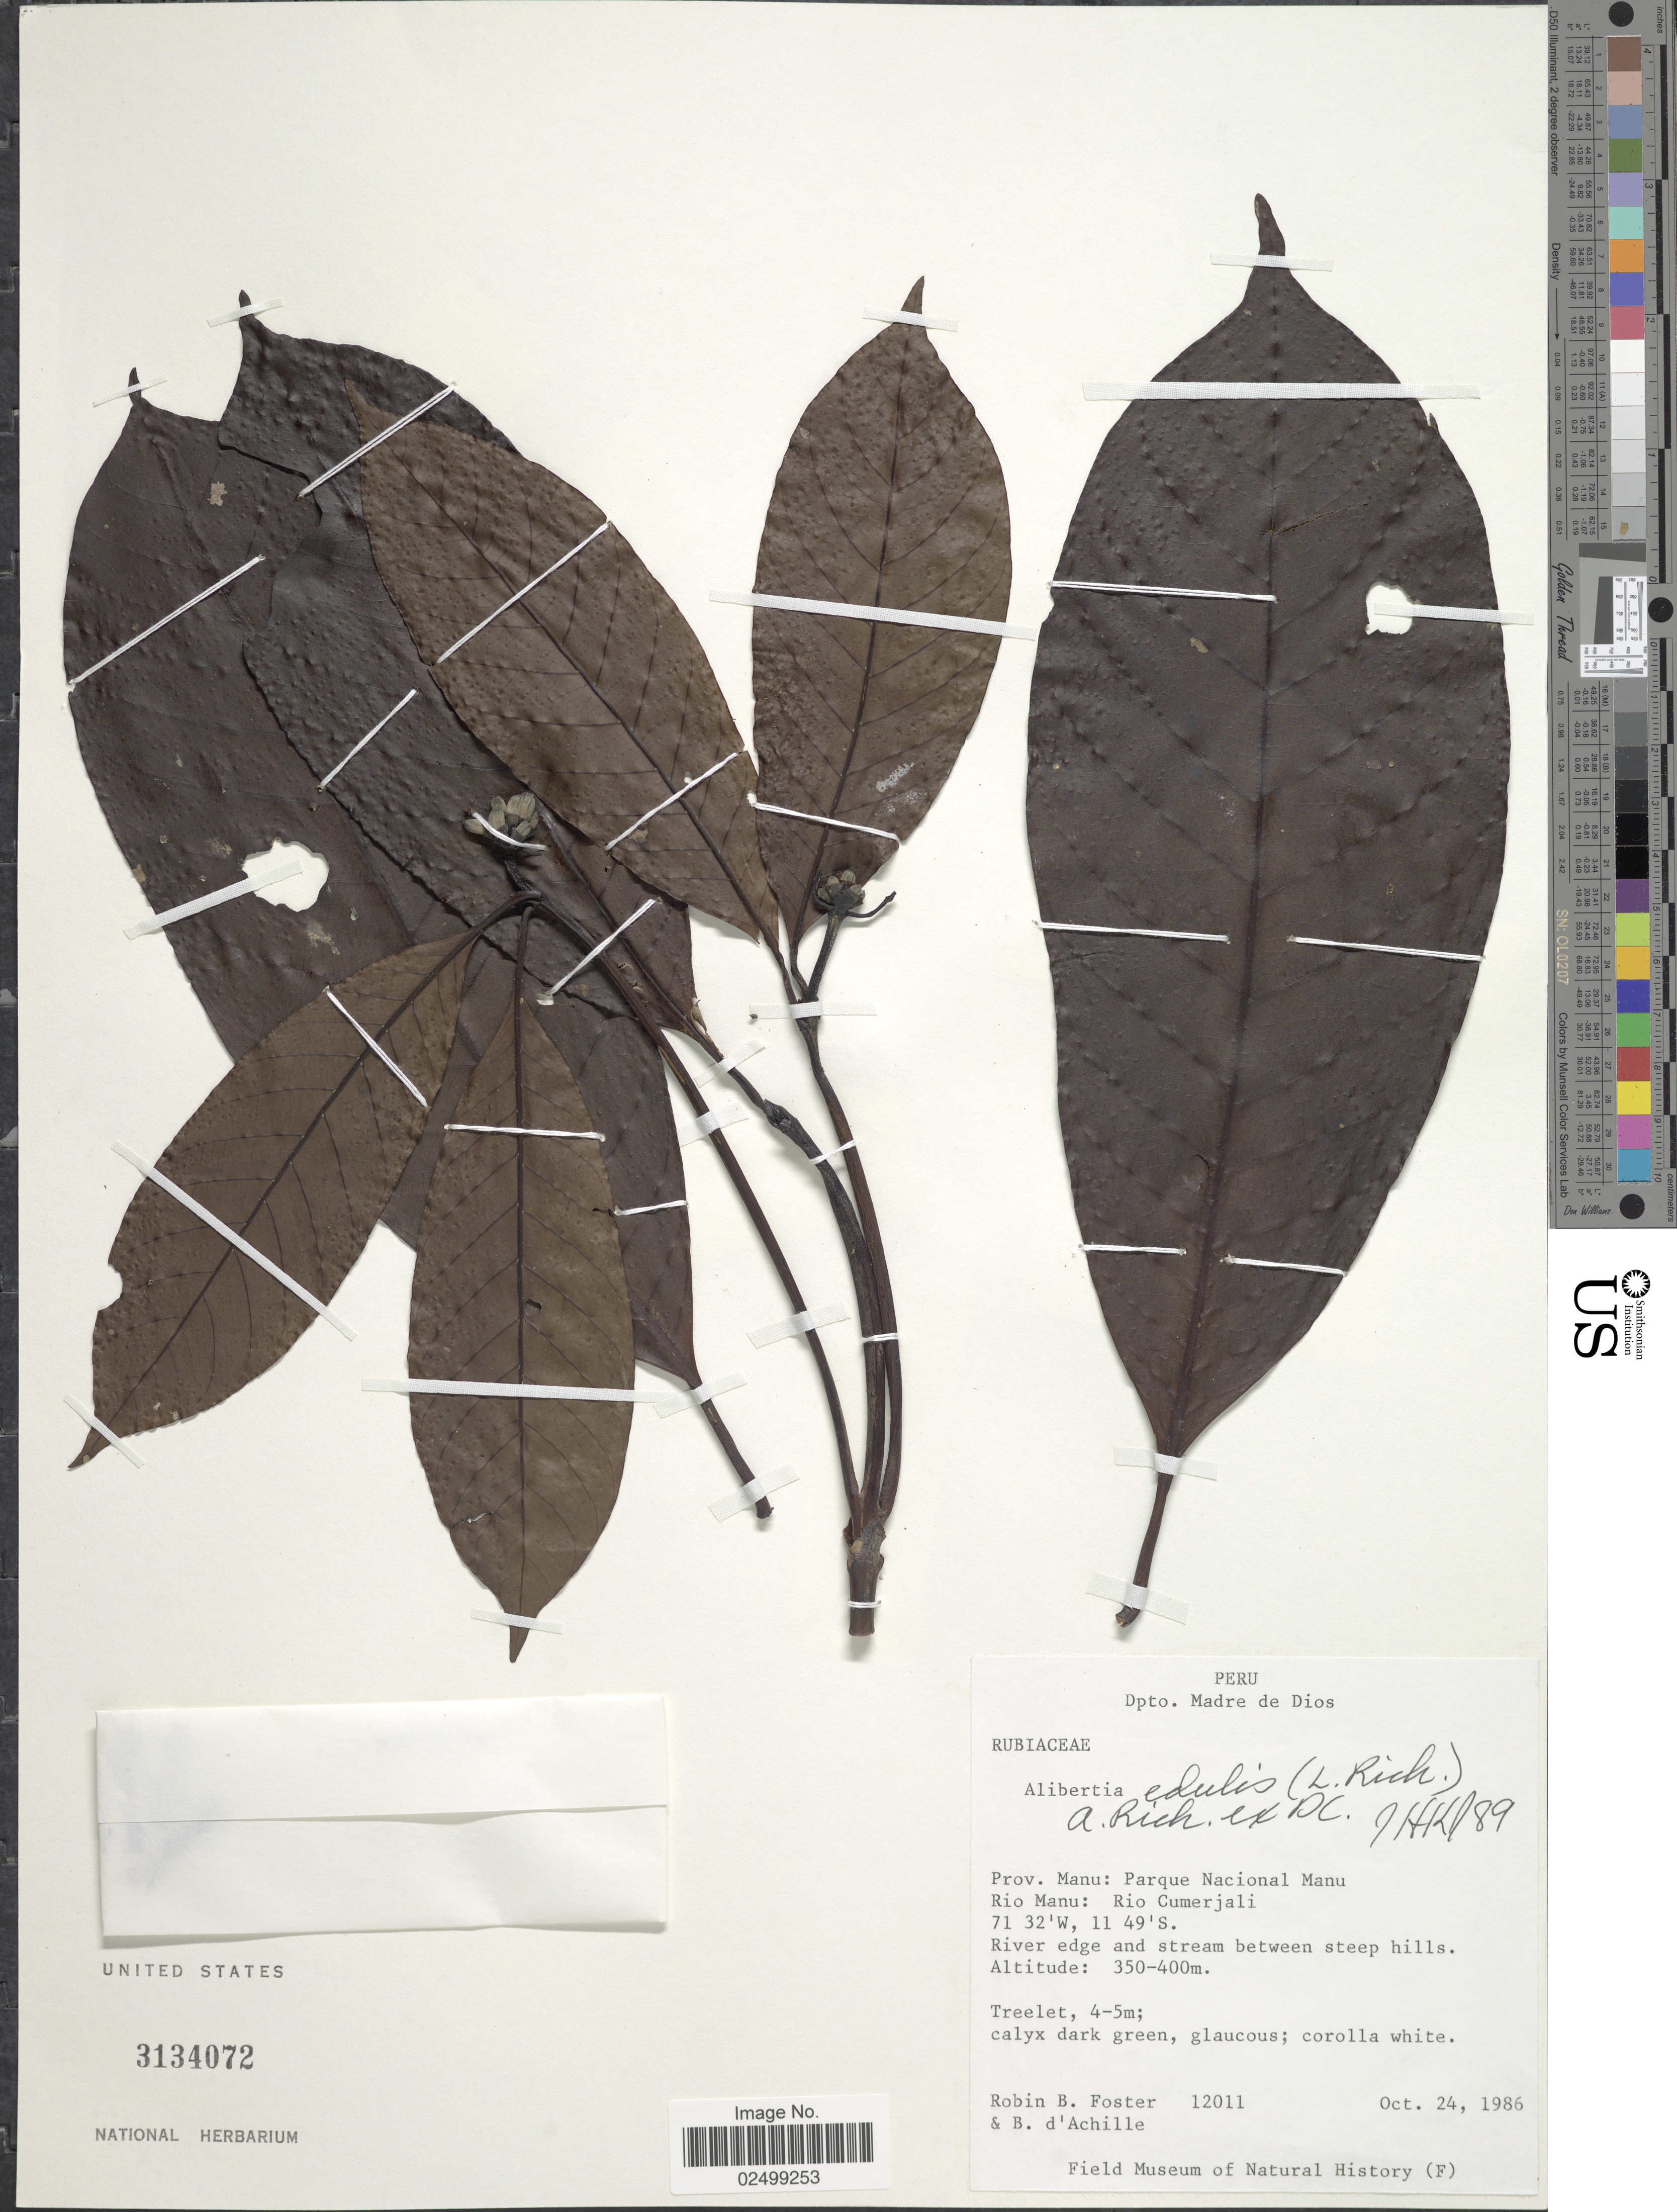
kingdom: Plantae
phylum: Tracheophyta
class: Magnoliopsida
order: Gentianales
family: Rubiaceae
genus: Alibertia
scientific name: Alibertia edulis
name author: (Rich.) A. Rich. ex DC.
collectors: R. B. Foster & B. d'Achille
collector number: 12011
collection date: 1986-10-24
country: Peru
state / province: Madre de Dios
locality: Dpto. Madre de Dios, Prov. Manu: Parque Nacional Manu Rio Manu: Rio Cumerjali. River edge and stream between steep hills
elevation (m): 350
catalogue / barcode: US 3134072